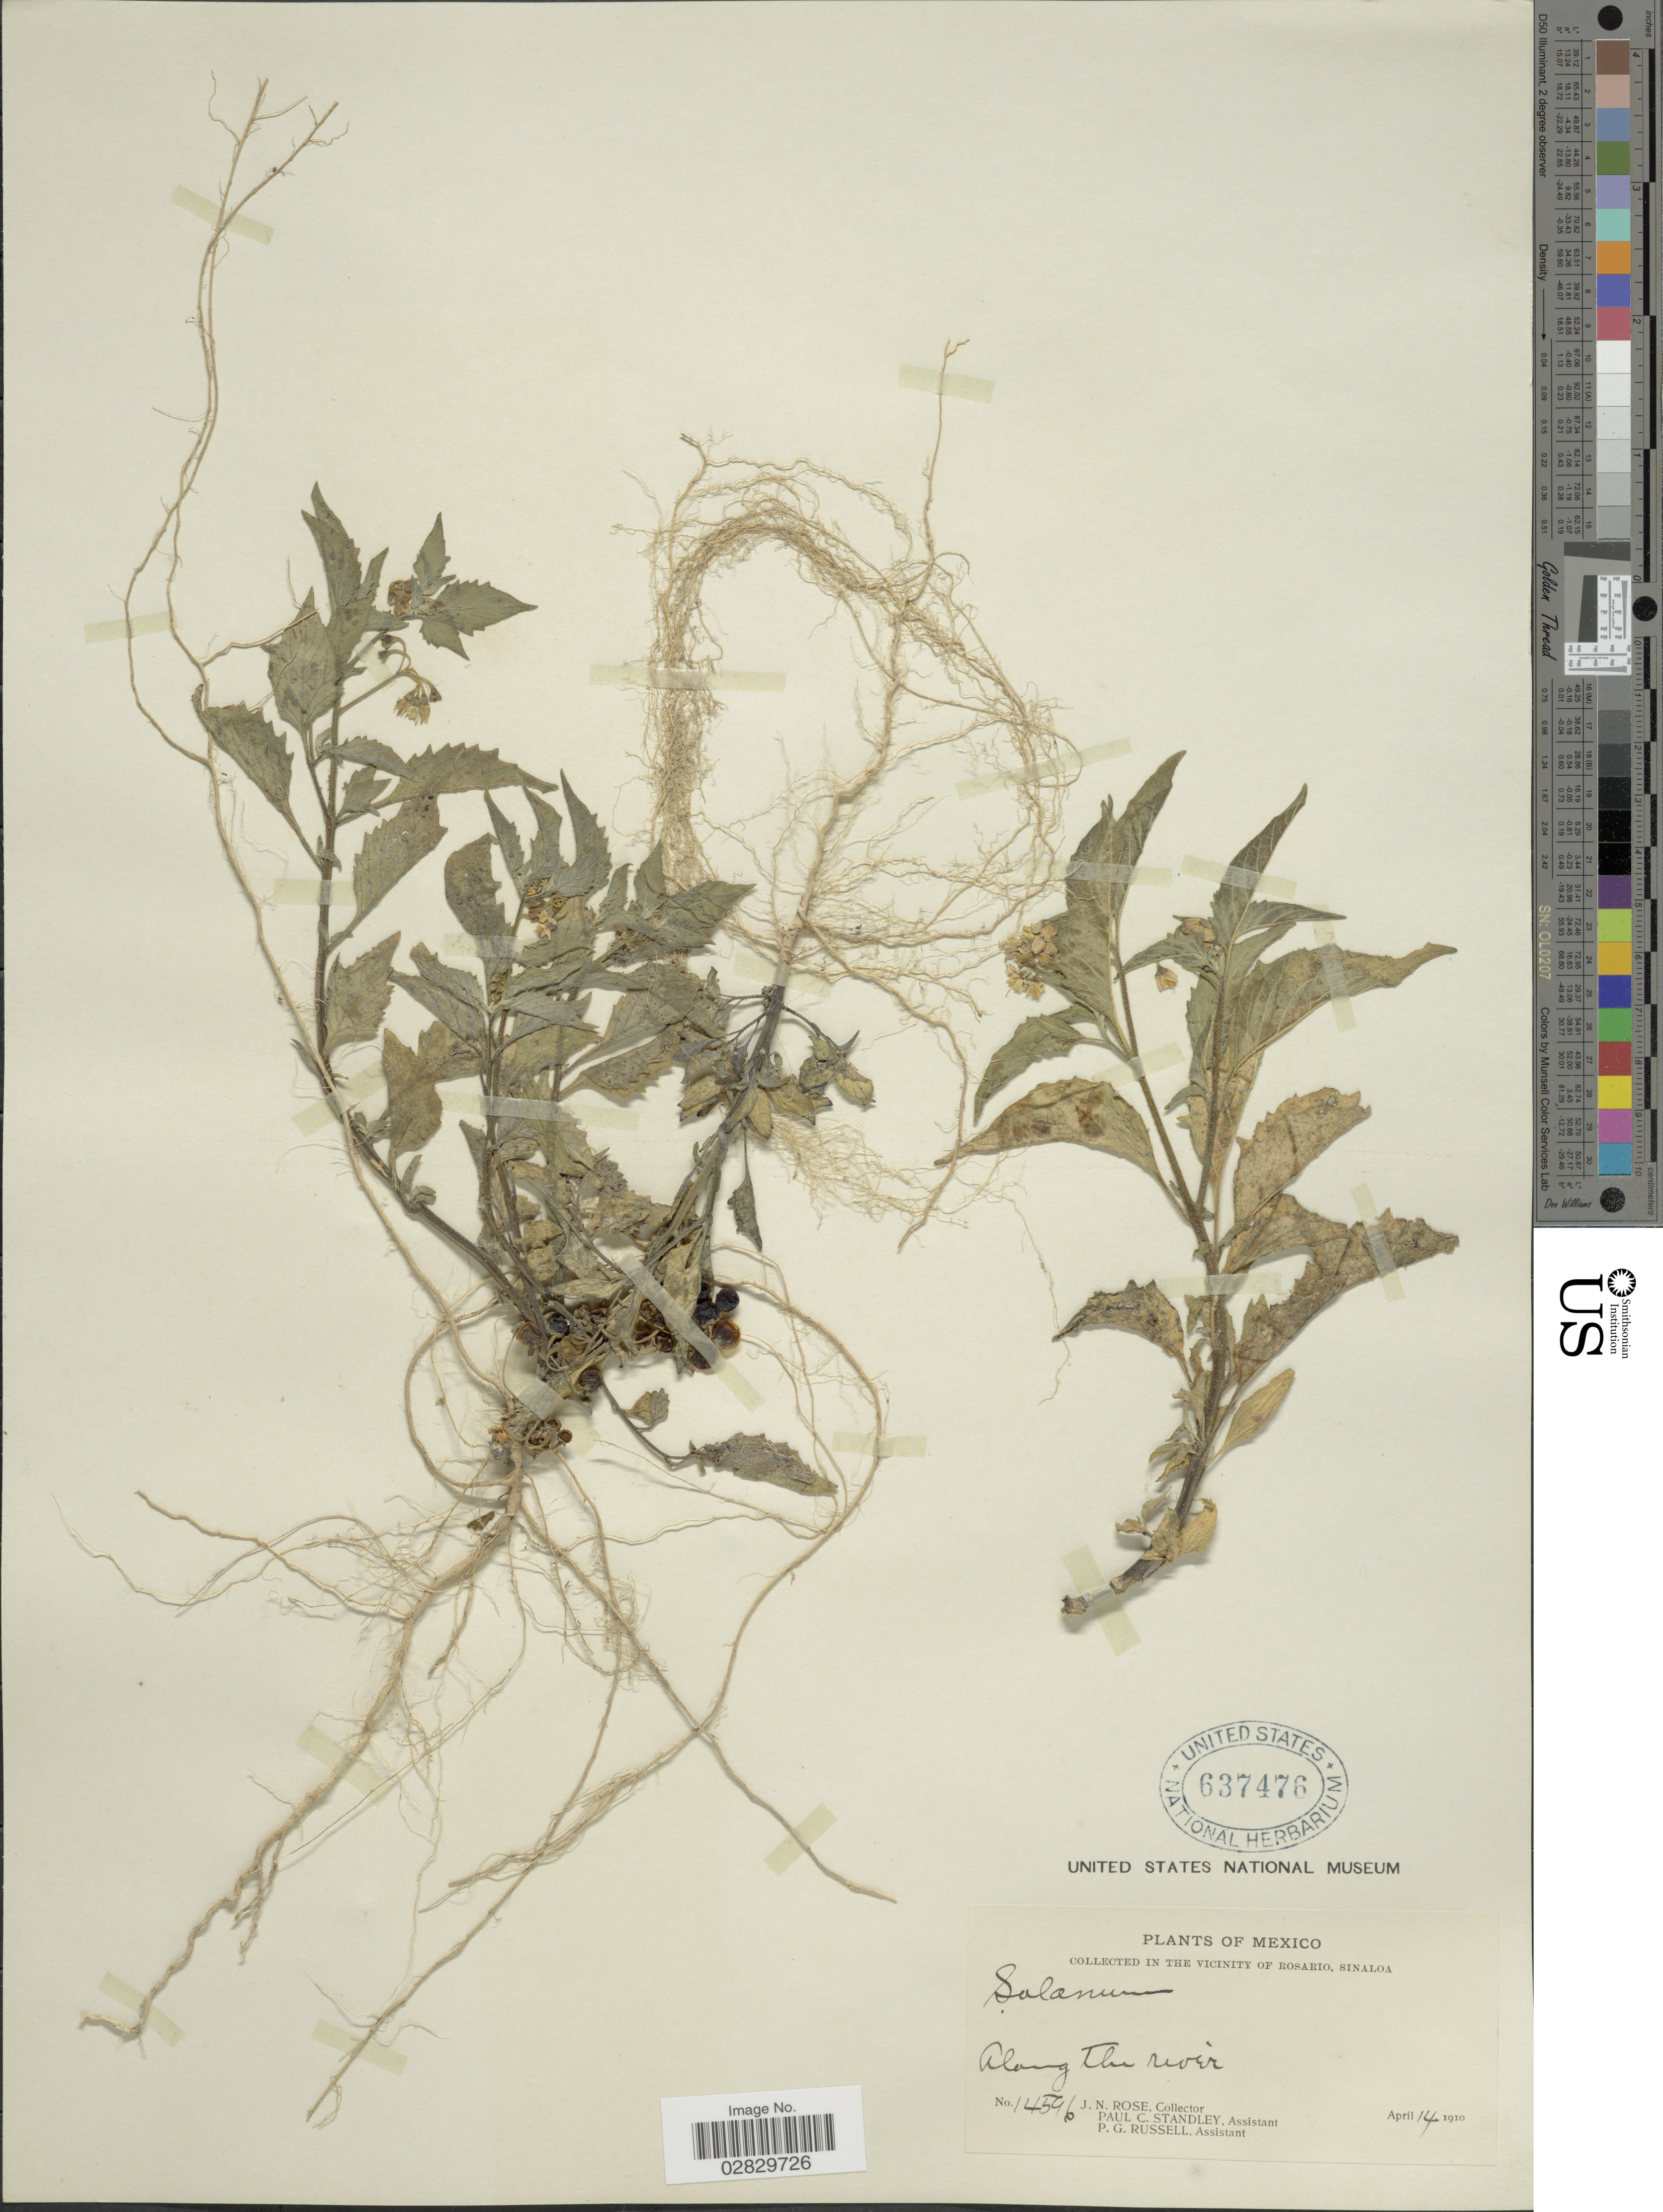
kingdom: Plantae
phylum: Tracheophyta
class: Magnoliopsida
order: Solanales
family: Solanaceae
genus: Solanum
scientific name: Solanum douglasii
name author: Dunal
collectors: J. N. Rose, P. C. Standley & P. G. Russell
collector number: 14596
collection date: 1910-04-14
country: Mexico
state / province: Sinaloa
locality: Vicinity of Rosario, along the river.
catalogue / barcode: US 637476